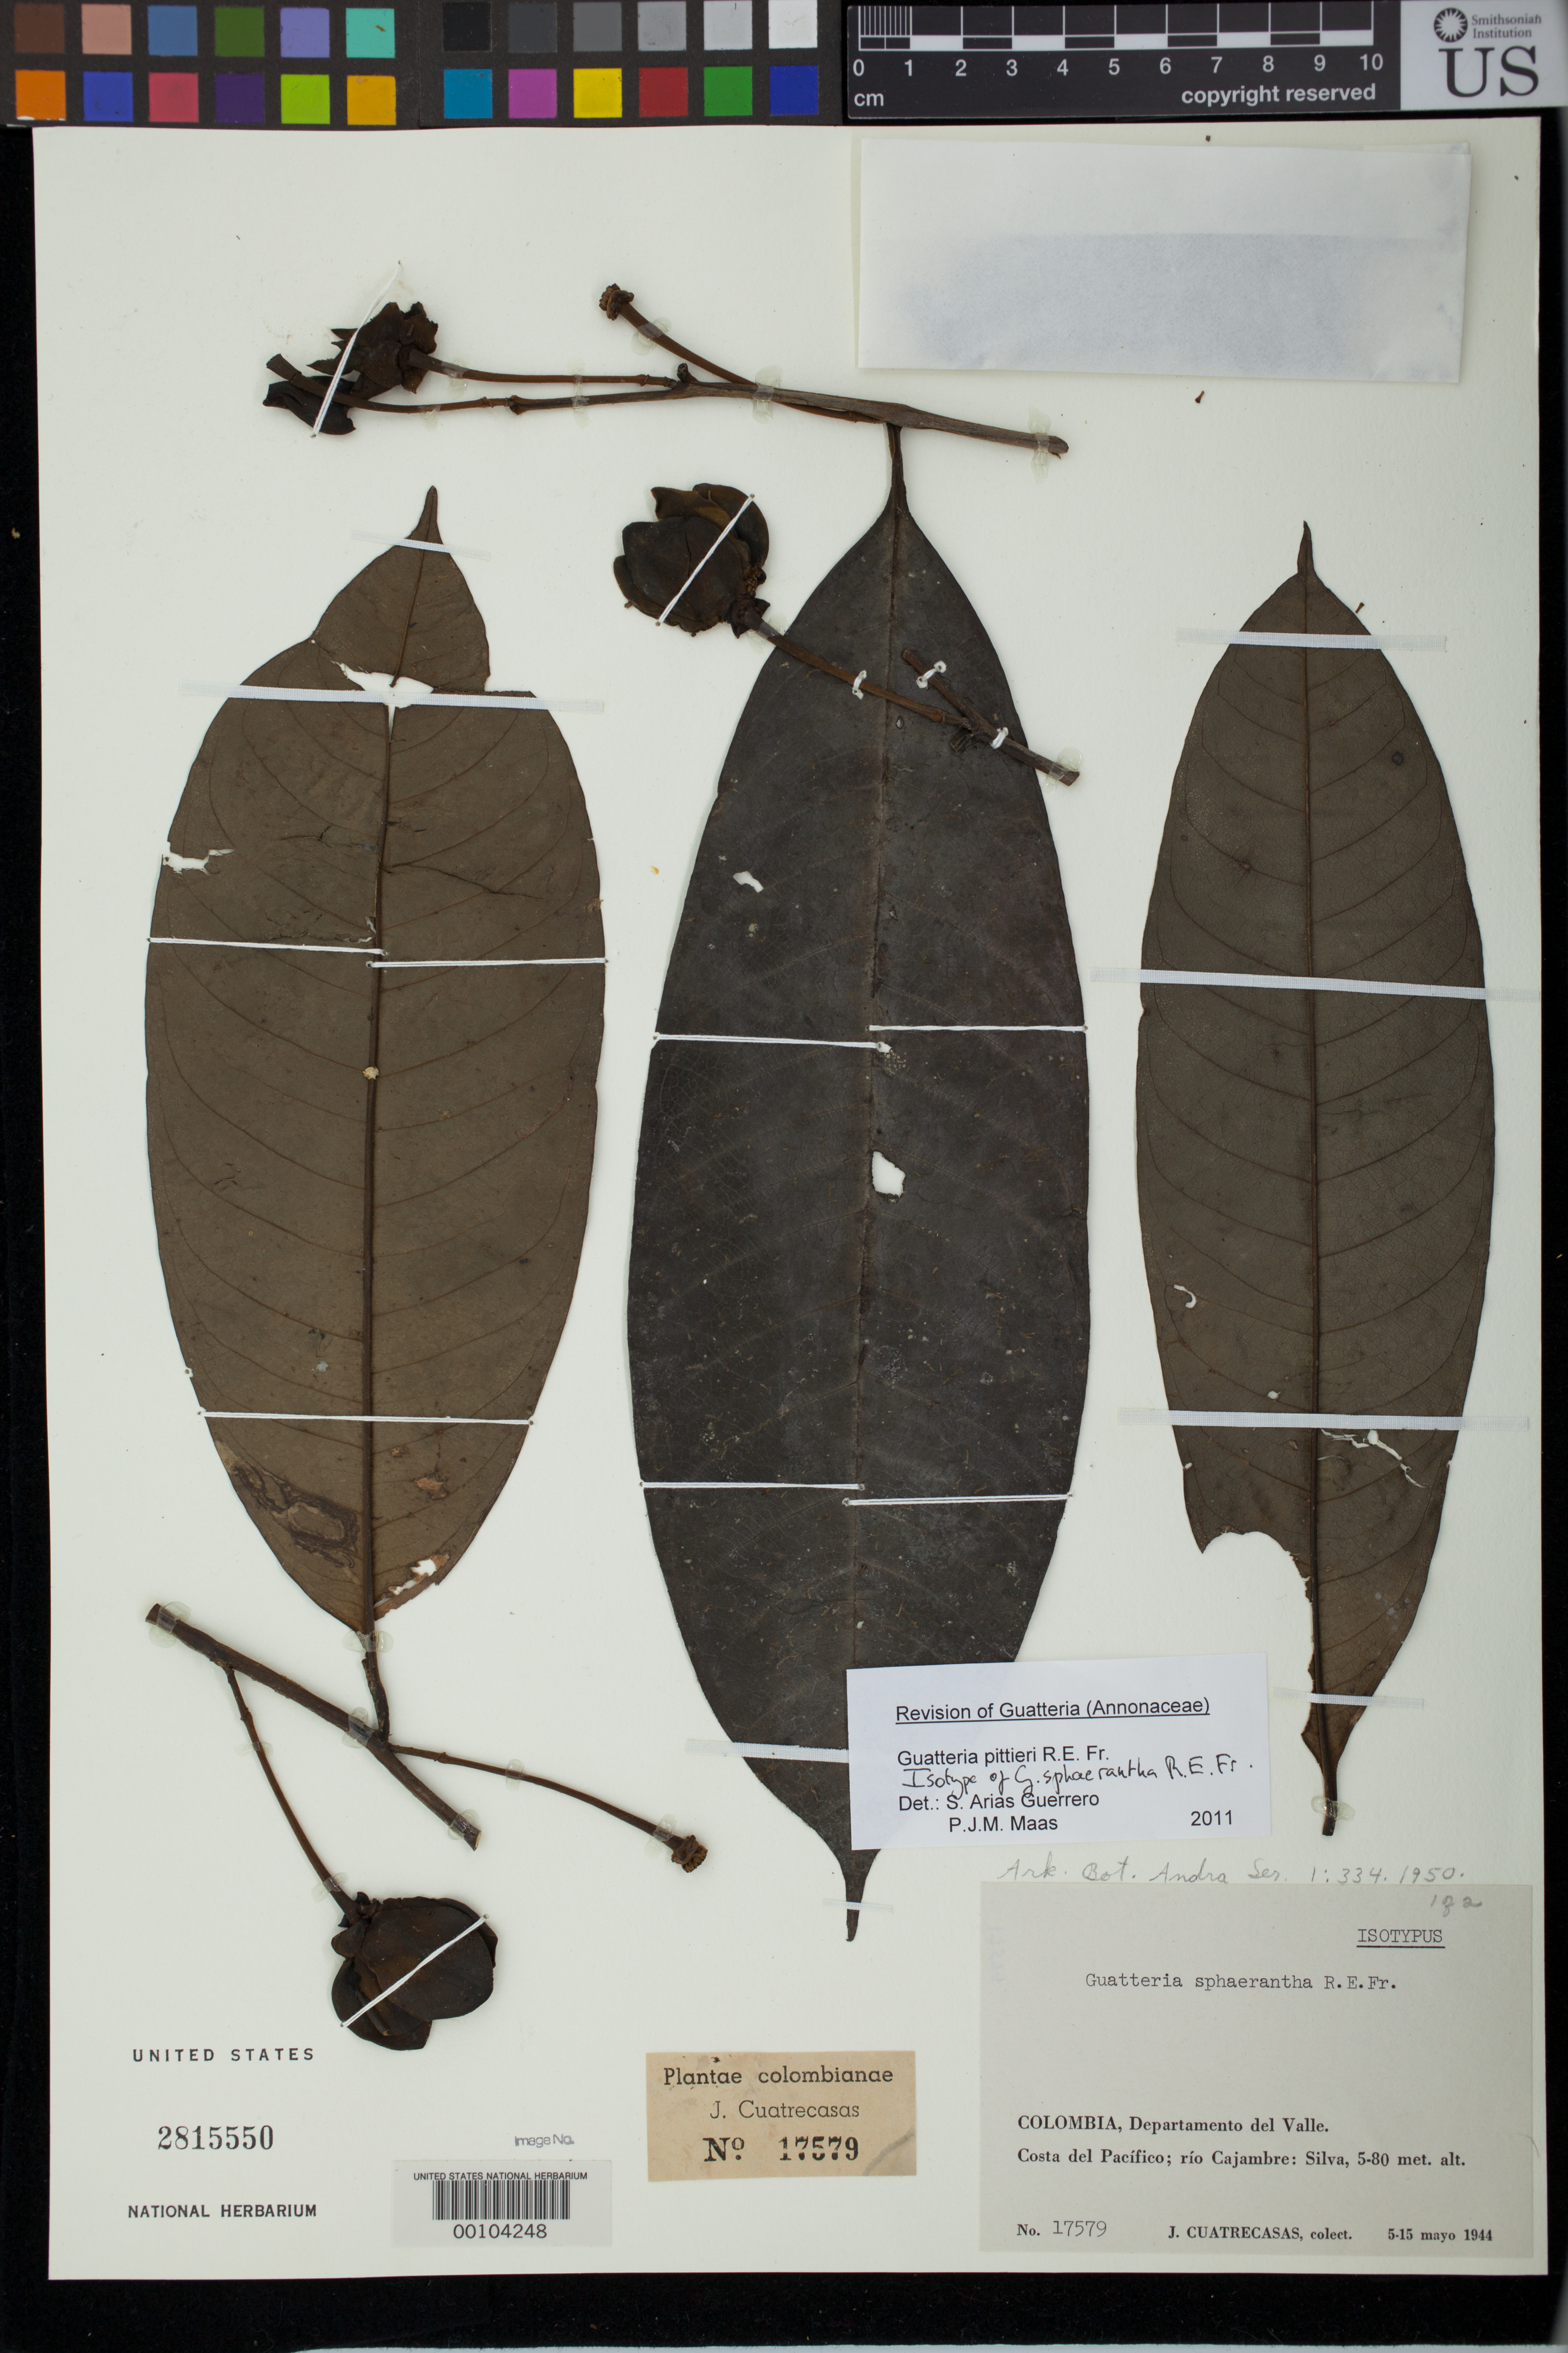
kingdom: Plantae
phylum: Tracheophyta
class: Magnoliopsida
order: Magnoliales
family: Annonaceae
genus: Guatteria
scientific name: Guatteria sphaerantha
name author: R.E. Fr.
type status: Isotype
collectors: J. Cuatrecasas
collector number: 17579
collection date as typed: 05 May 1944 to 15 May 1944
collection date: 1944-05-05/1944-05-15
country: Colombia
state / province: Valle del Cauca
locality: Costa del Pacifico, Rio Cajambre, Silva.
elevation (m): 5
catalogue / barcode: US 2815550